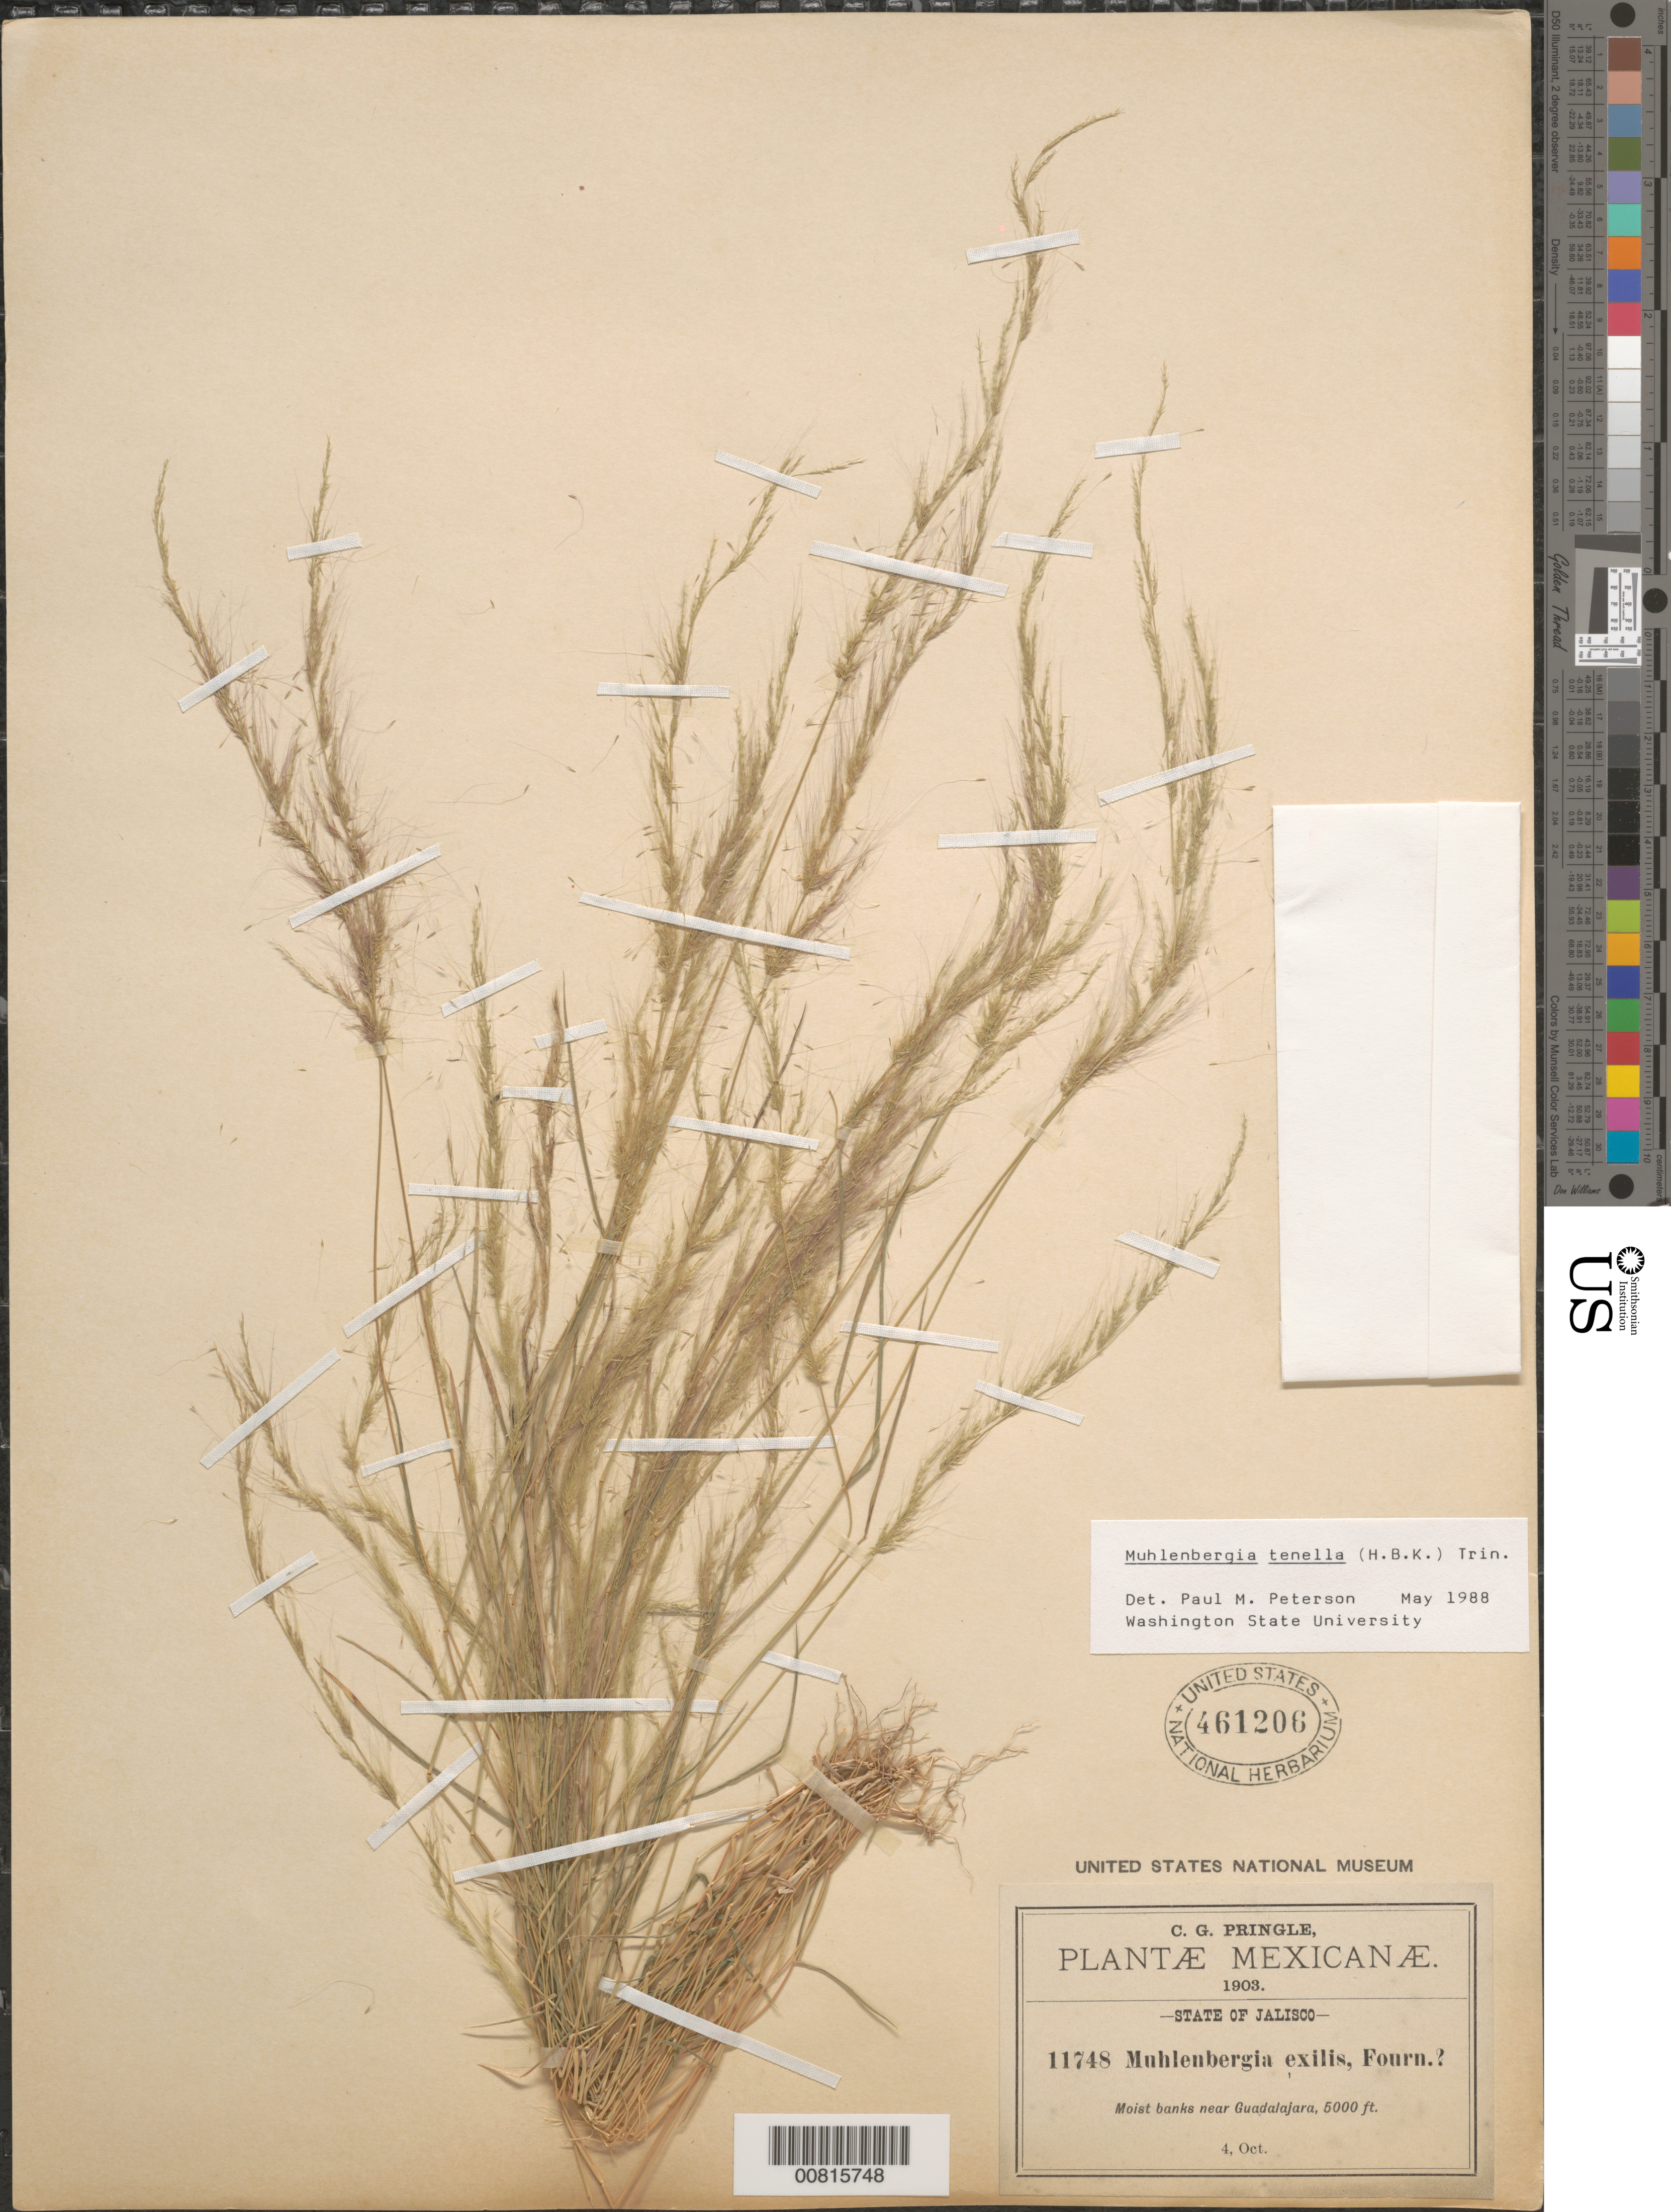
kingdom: Plantae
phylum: Tracheophyta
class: Liliopsida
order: Poales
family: Poaceae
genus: Muhlenbergia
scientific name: Muhlenbergia tenella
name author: (Kunth) Trin.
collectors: C. G. Pringle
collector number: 11748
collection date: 1903-10-04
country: Mexico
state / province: Jalisco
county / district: Guadalajara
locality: Banks of ravines near Guadalajara, mpio. Guadalajara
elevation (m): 1600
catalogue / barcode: US 461206